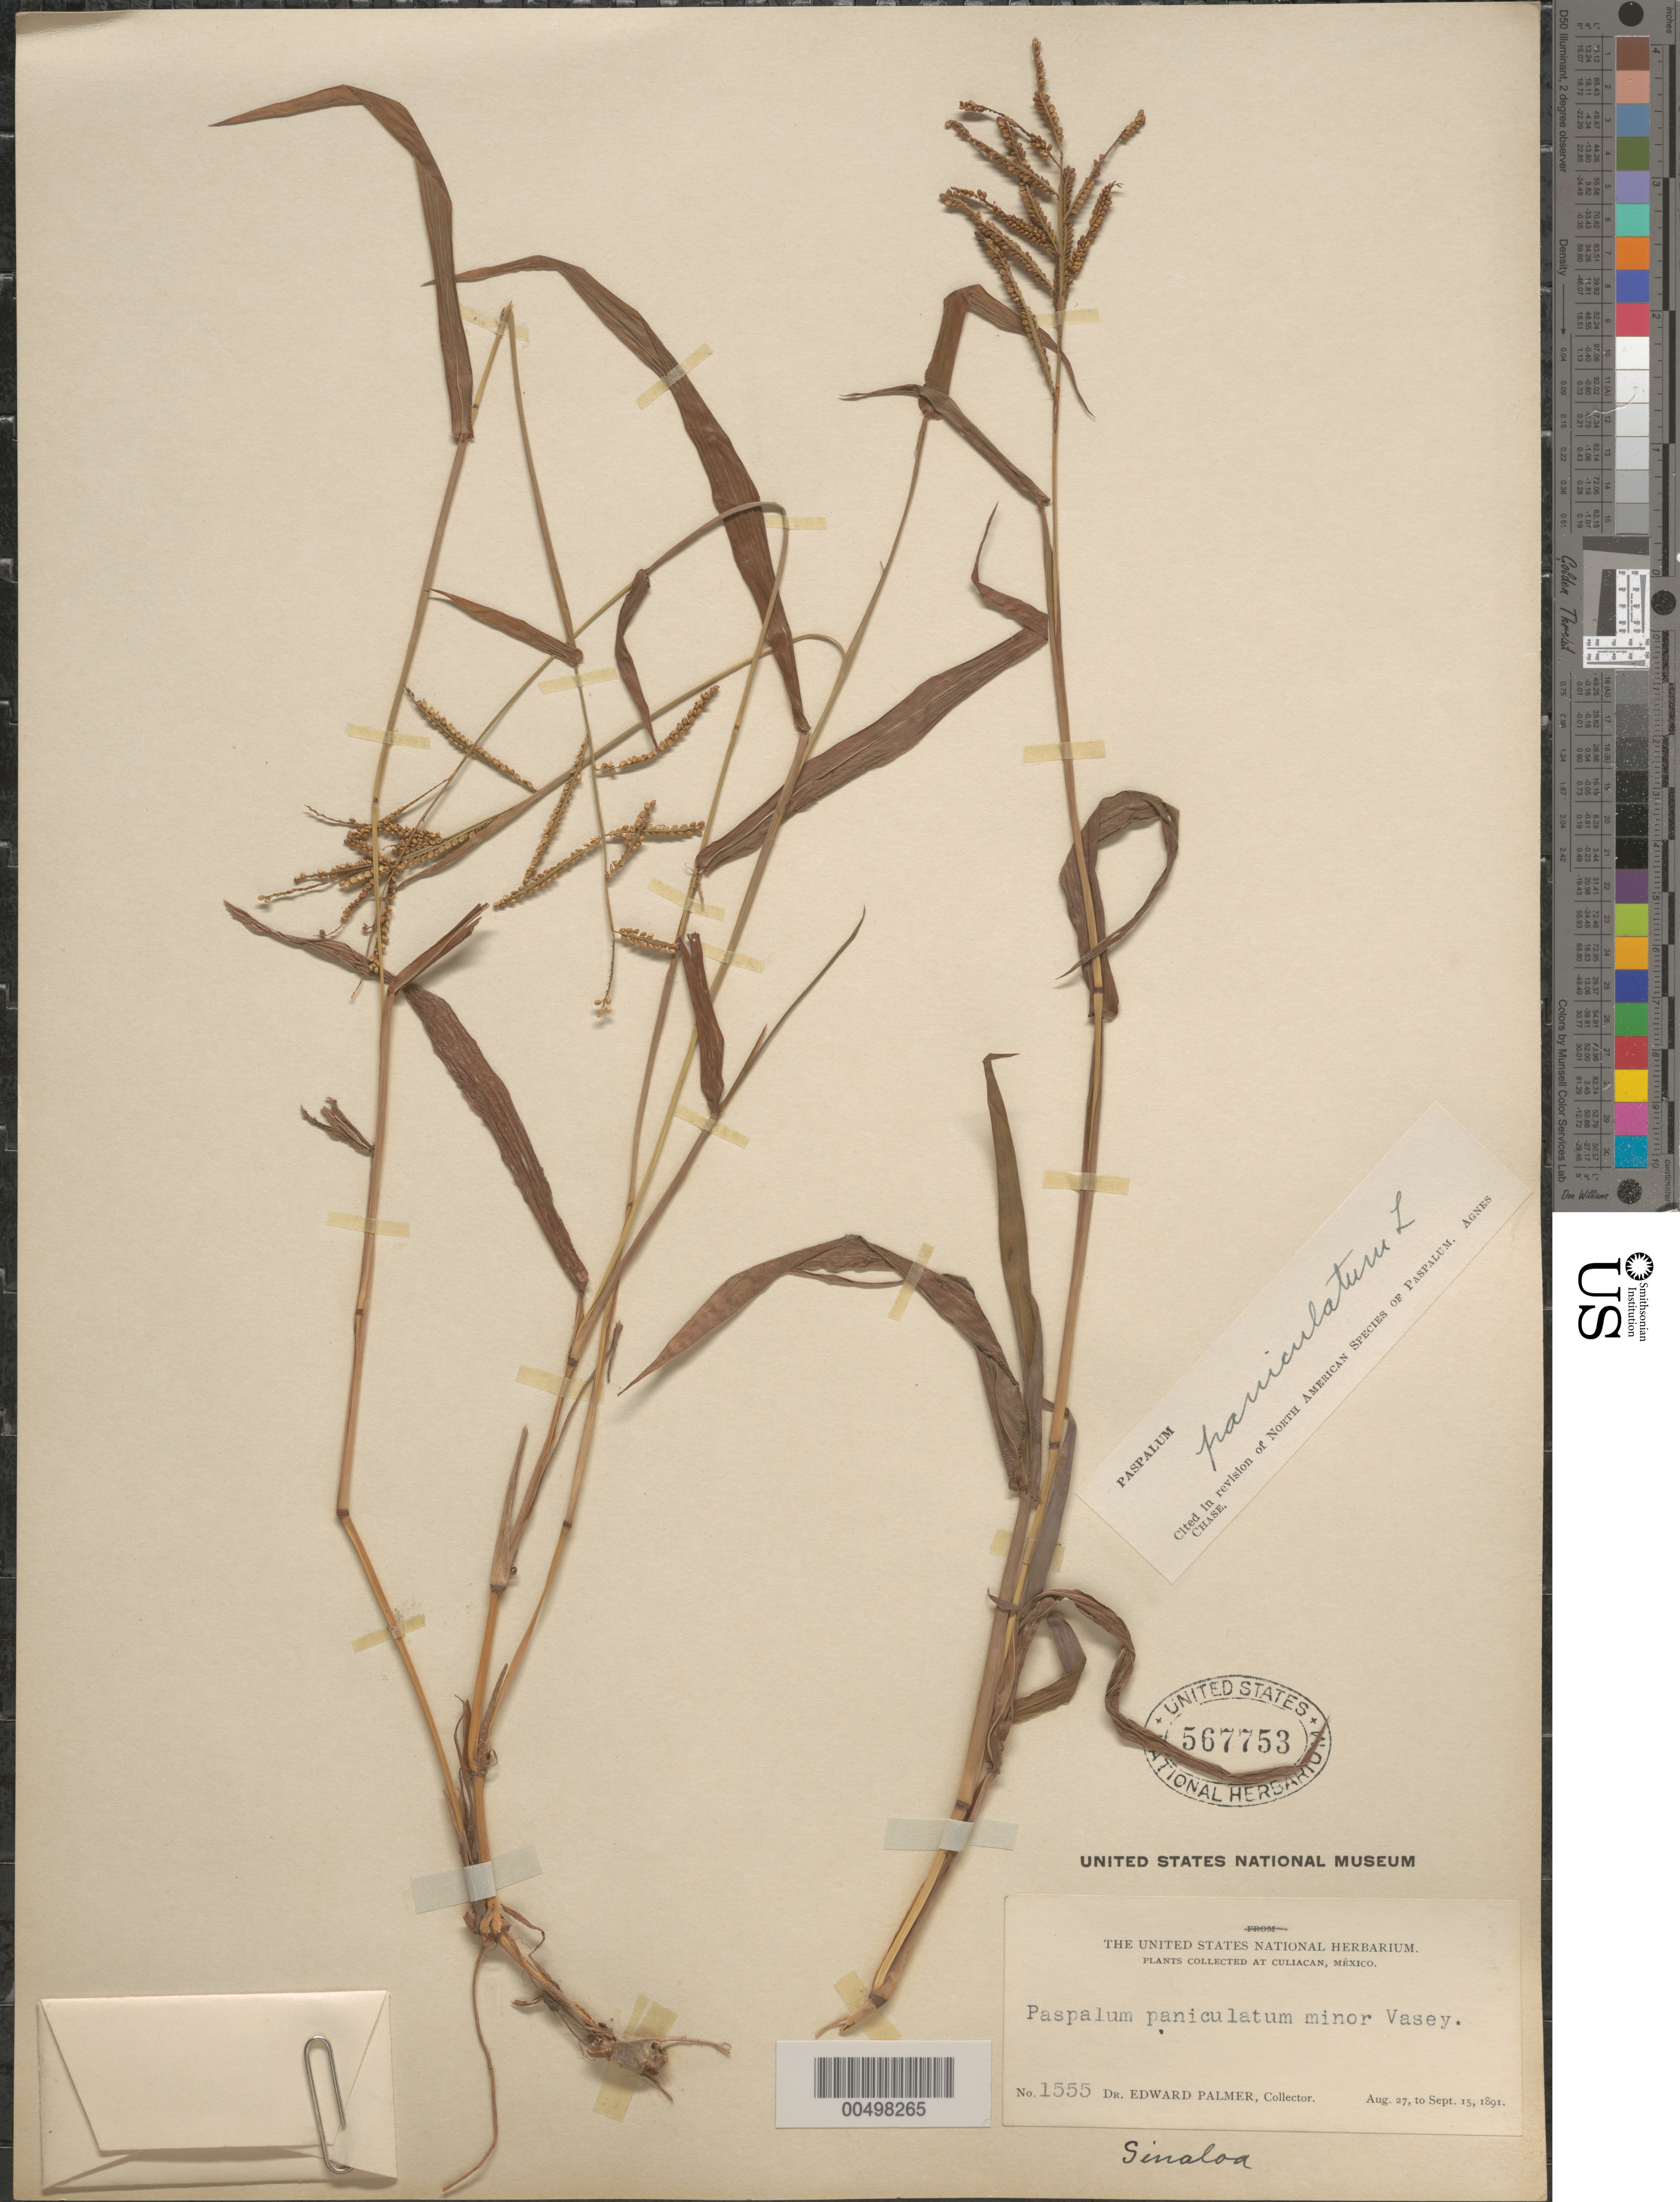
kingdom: Plantae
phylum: Tracheophyta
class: Liliopsida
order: Poales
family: Poaceae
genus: Paspalum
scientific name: Paspalum paniculatum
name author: L.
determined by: Chase, [M.] Agnes, (US)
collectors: E. Palmer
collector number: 1555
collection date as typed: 27 Aug 1891 to 15 Sep 1891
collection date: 1891-08-27/1891-09-15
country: Mexico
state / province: Sinaloa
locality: Culiacan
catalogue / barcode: US 567753